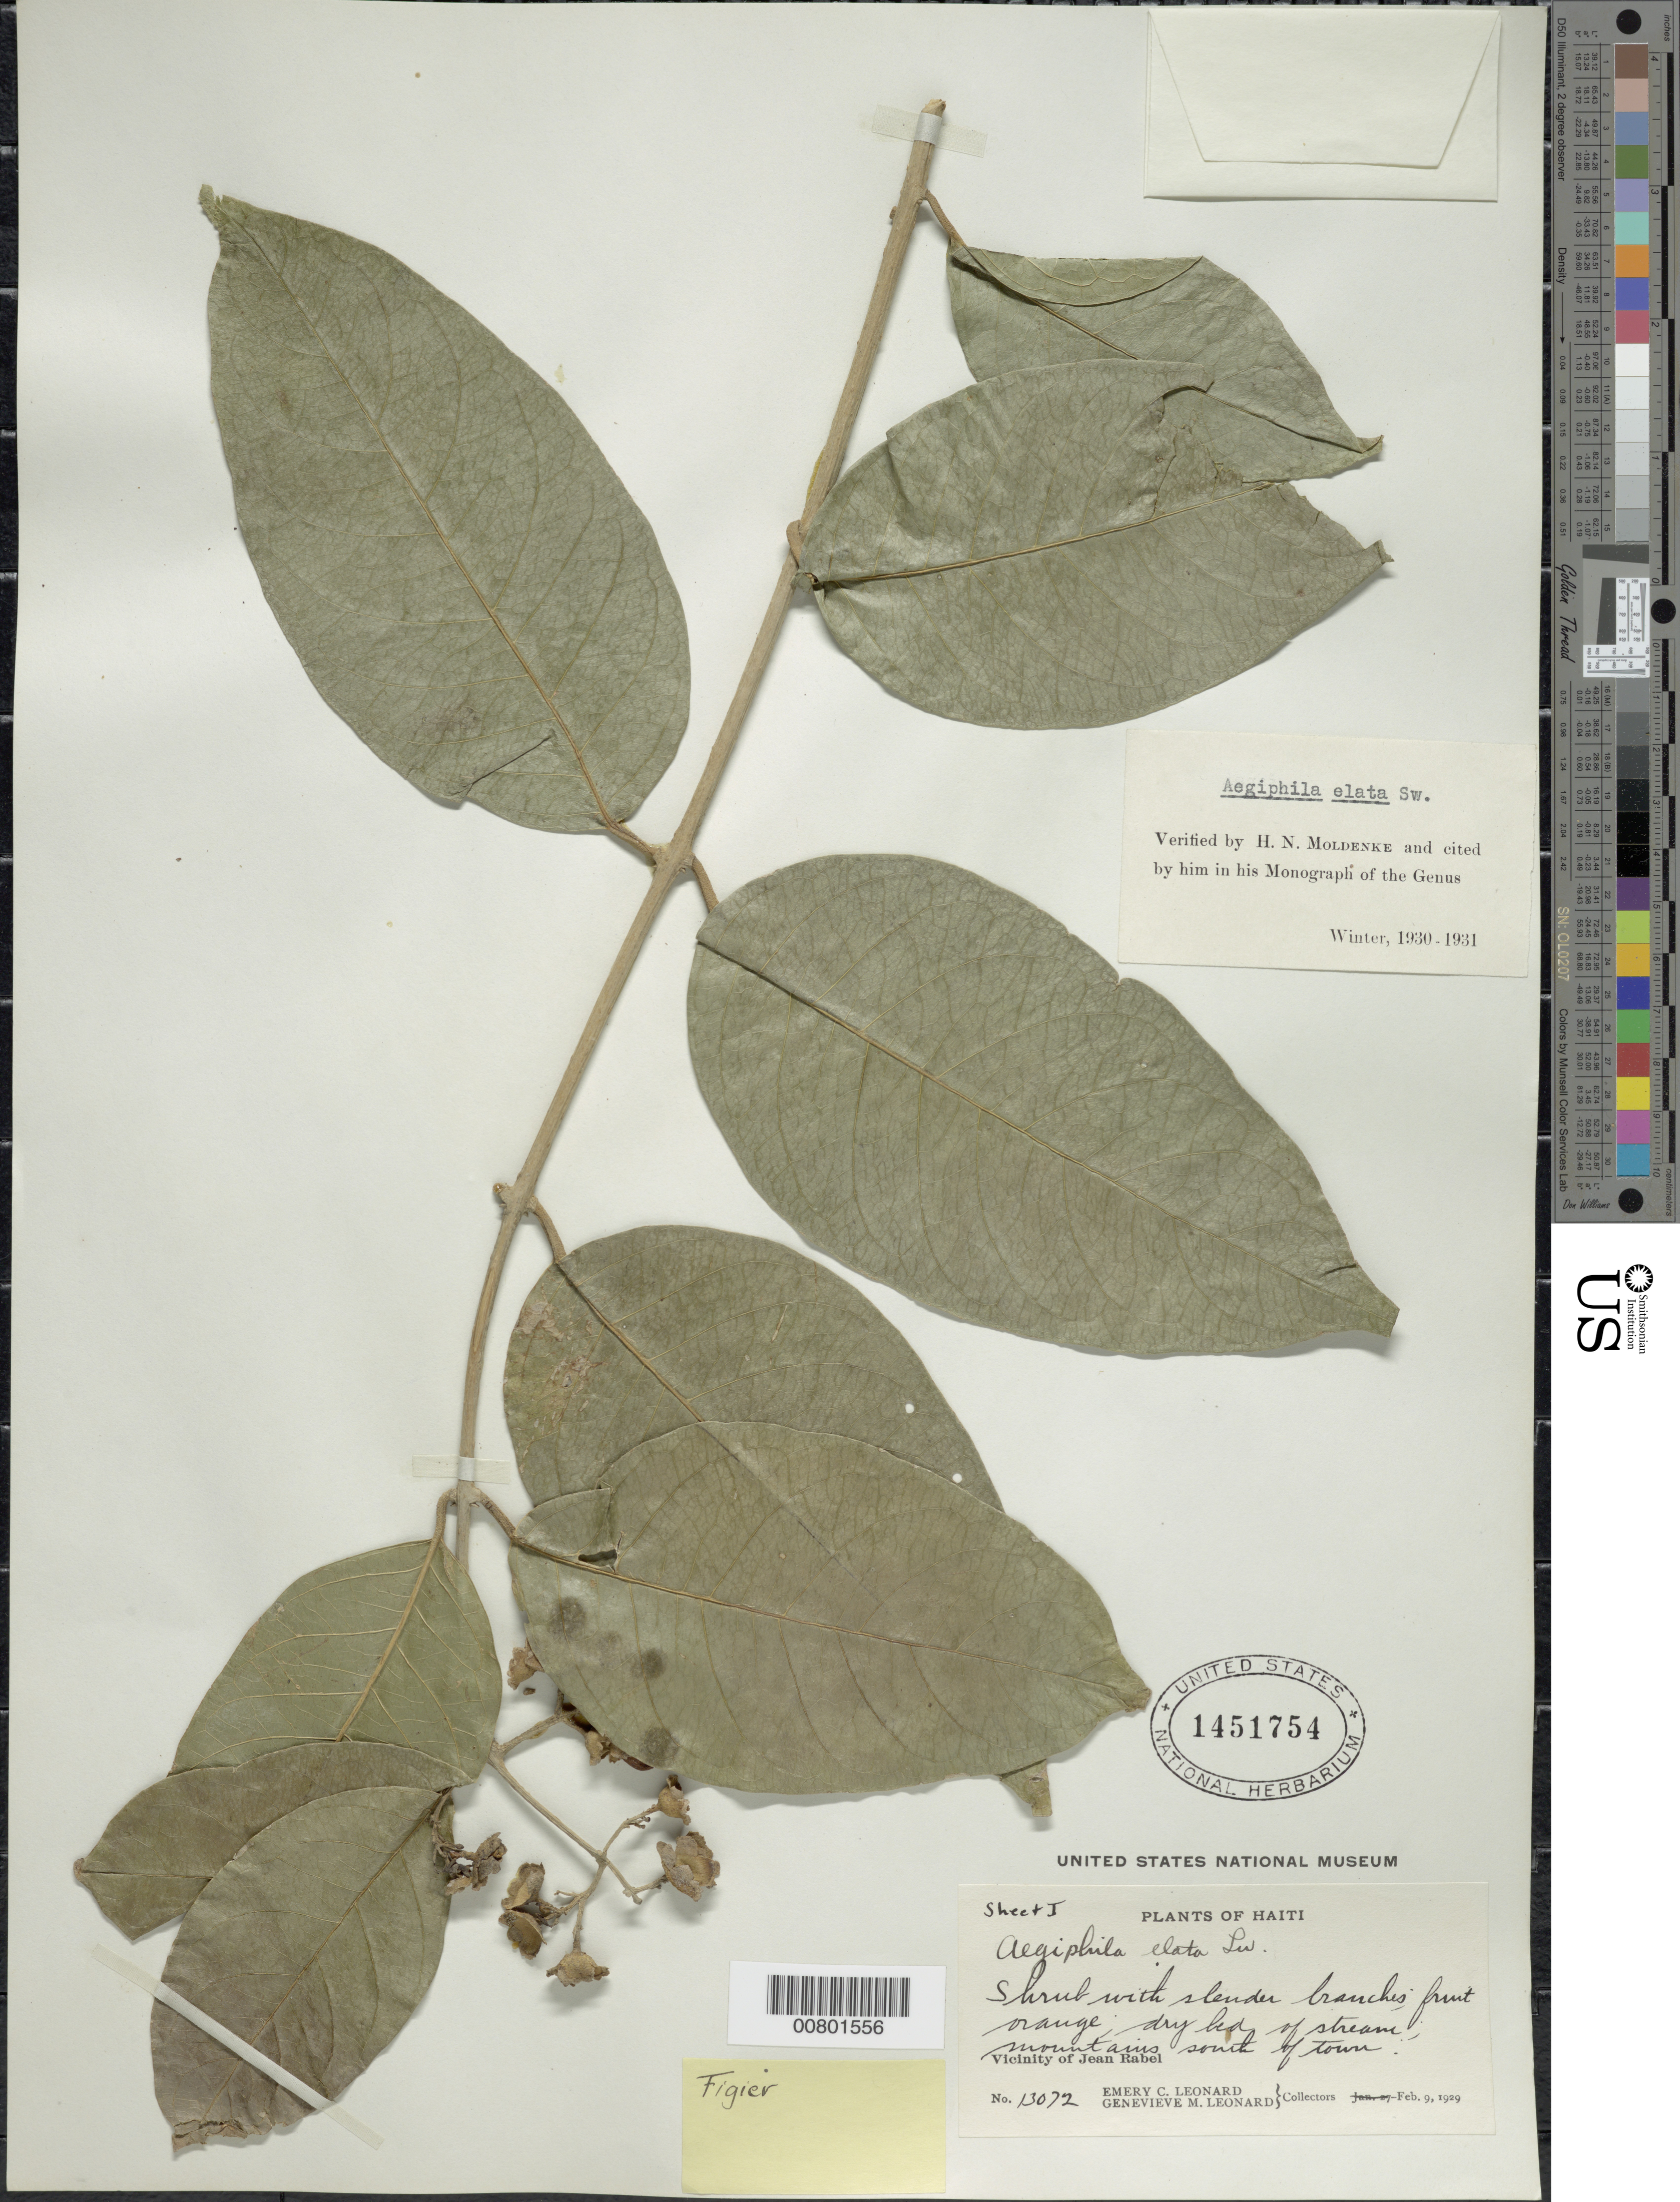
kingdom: Plantae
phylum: Tracheophyta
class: Magnoliopsida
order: Lamiales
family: Lamiaceae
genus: Aegiphila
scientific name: Aegiphila elata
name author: Sw.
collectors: E. C. Leonard & G. M. Leonard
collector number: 13072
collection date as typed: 09 Feb 1929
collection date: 1929-02-09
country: Haiti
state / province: Nord-Ouest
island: Hispaniola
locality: Vicinity of Jean Rabel, mountains S of town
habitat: Dry bed of stream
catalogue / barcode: US 1451754